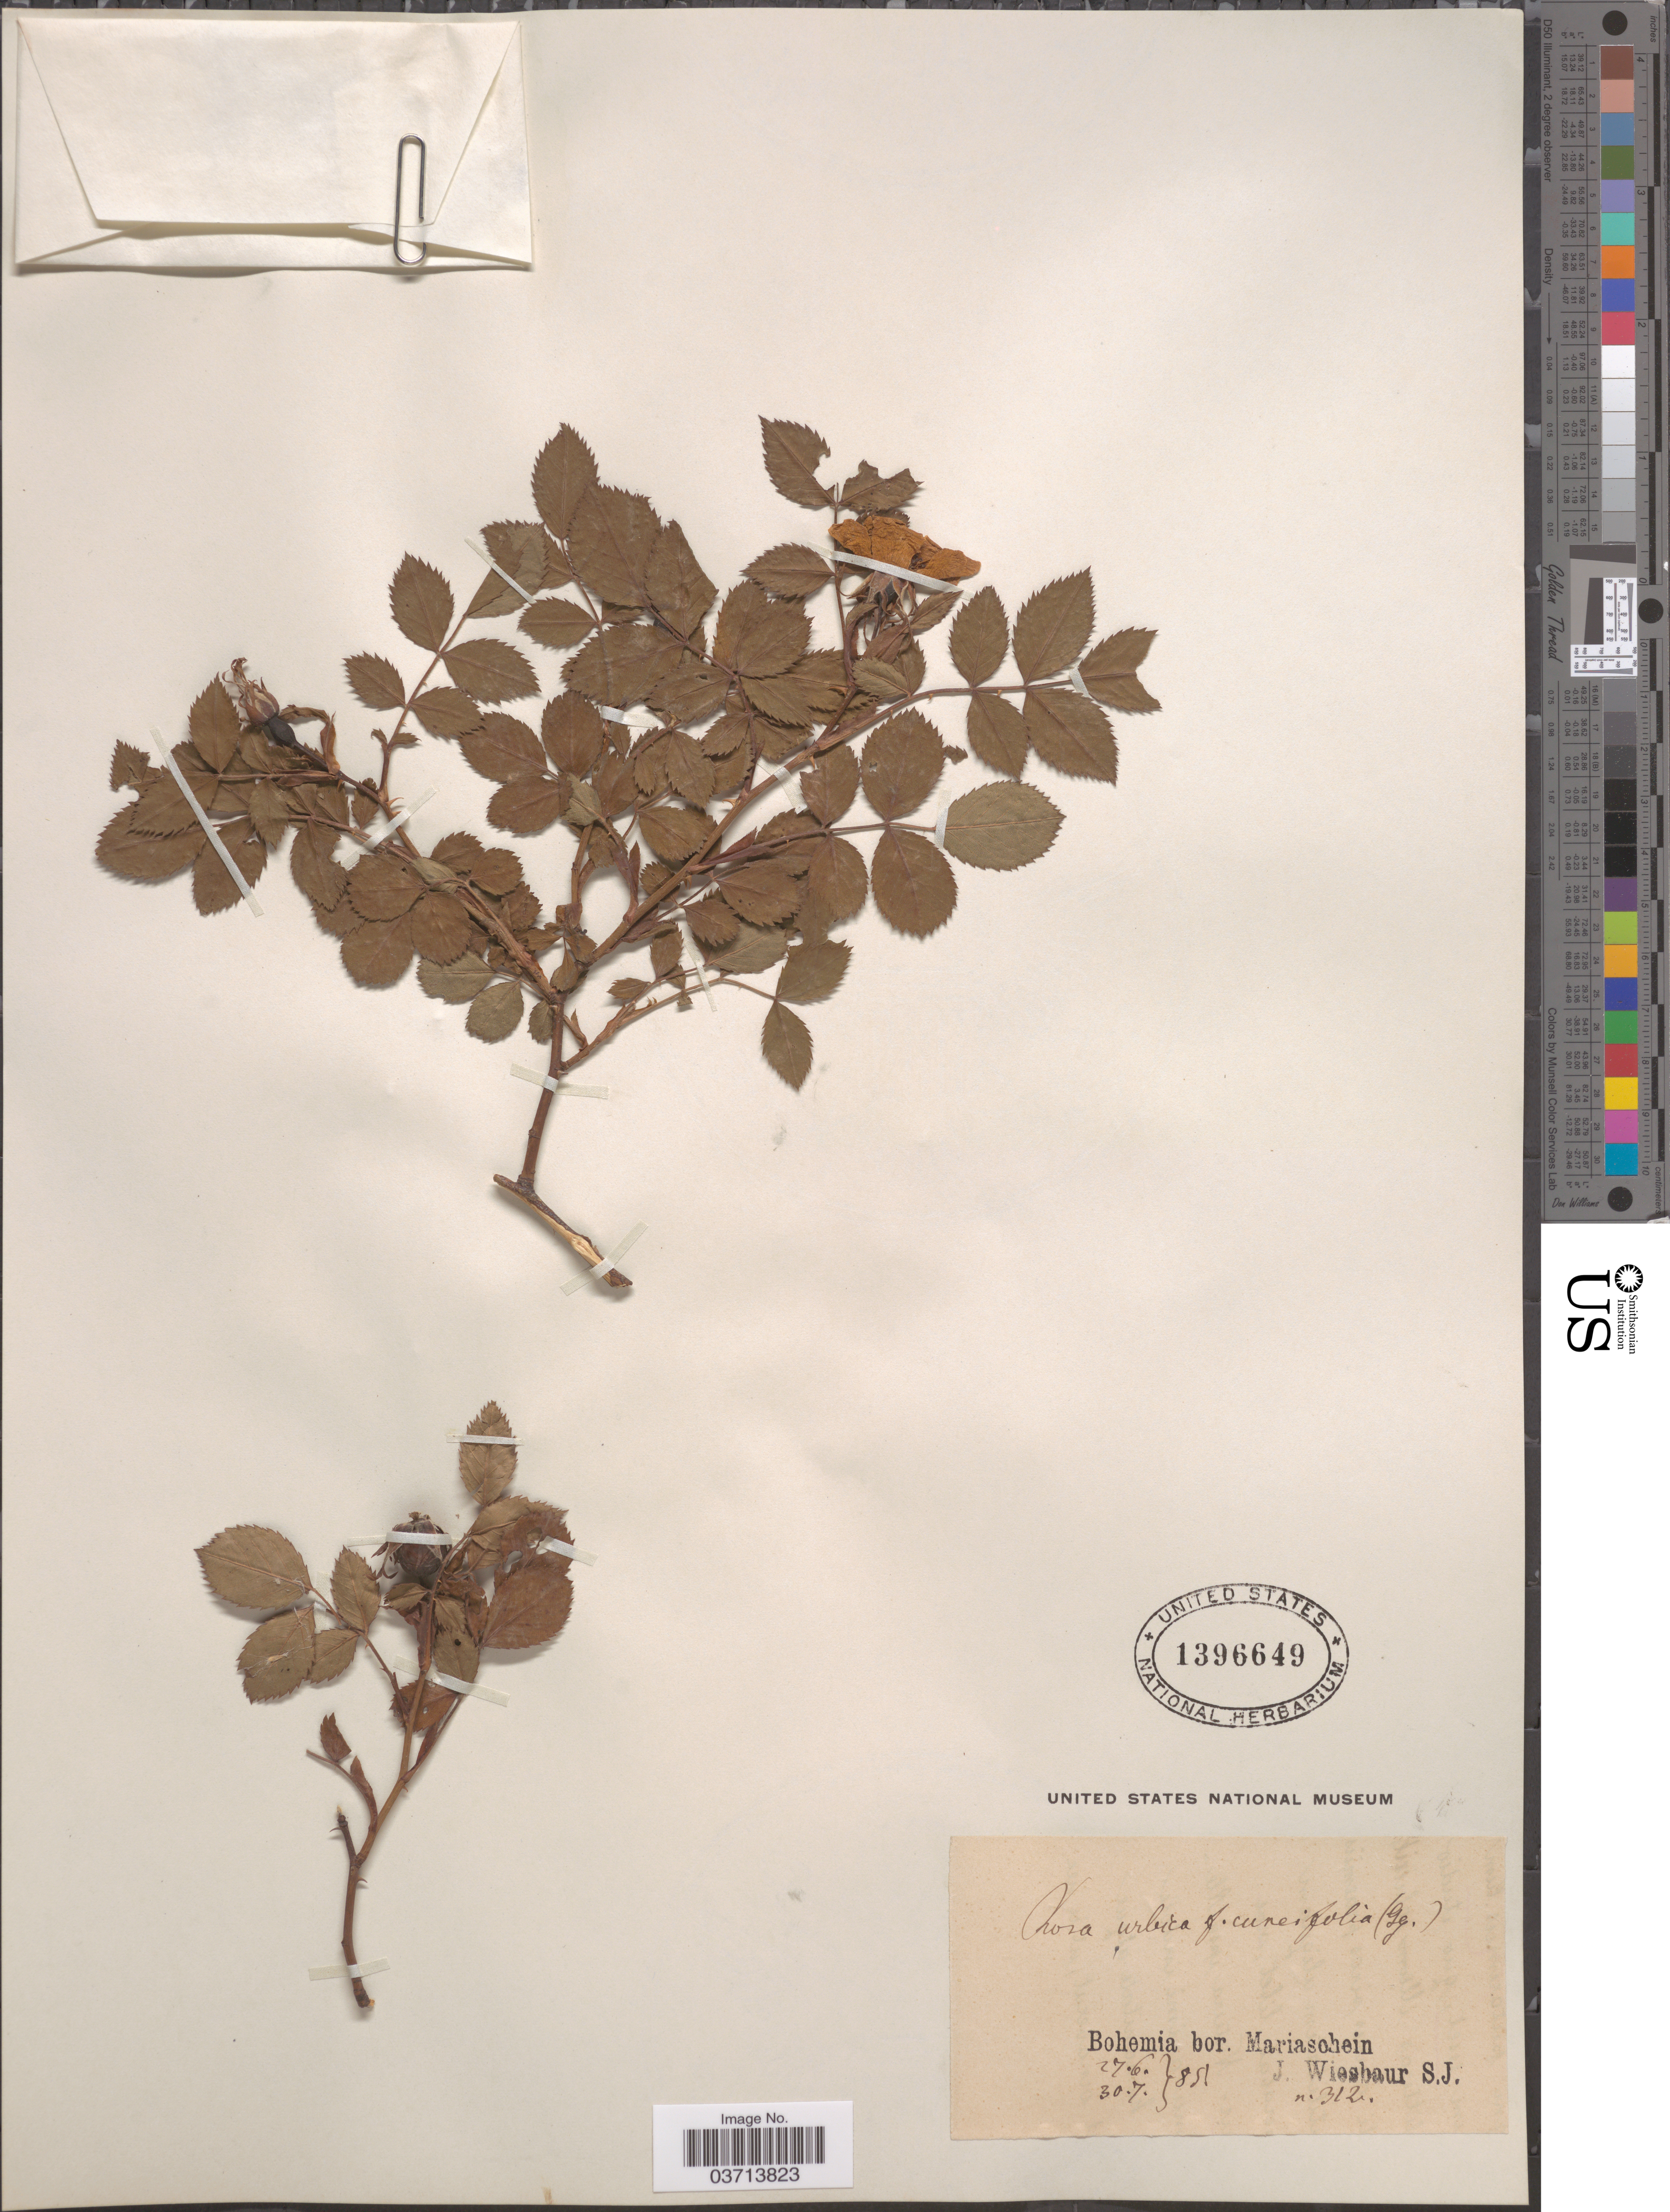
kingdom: Plantae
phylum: Tracheophyta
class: Magnoliopsida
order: Rosales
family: Rosaceae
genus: Rosa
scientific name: Rosa urbica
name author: Léman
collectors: J. Wiesbaur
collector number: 312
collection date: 1851-06-27/1851-07-30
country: Czechia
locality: Bohemia bor. Mariaschein.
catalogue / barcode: US 1396649